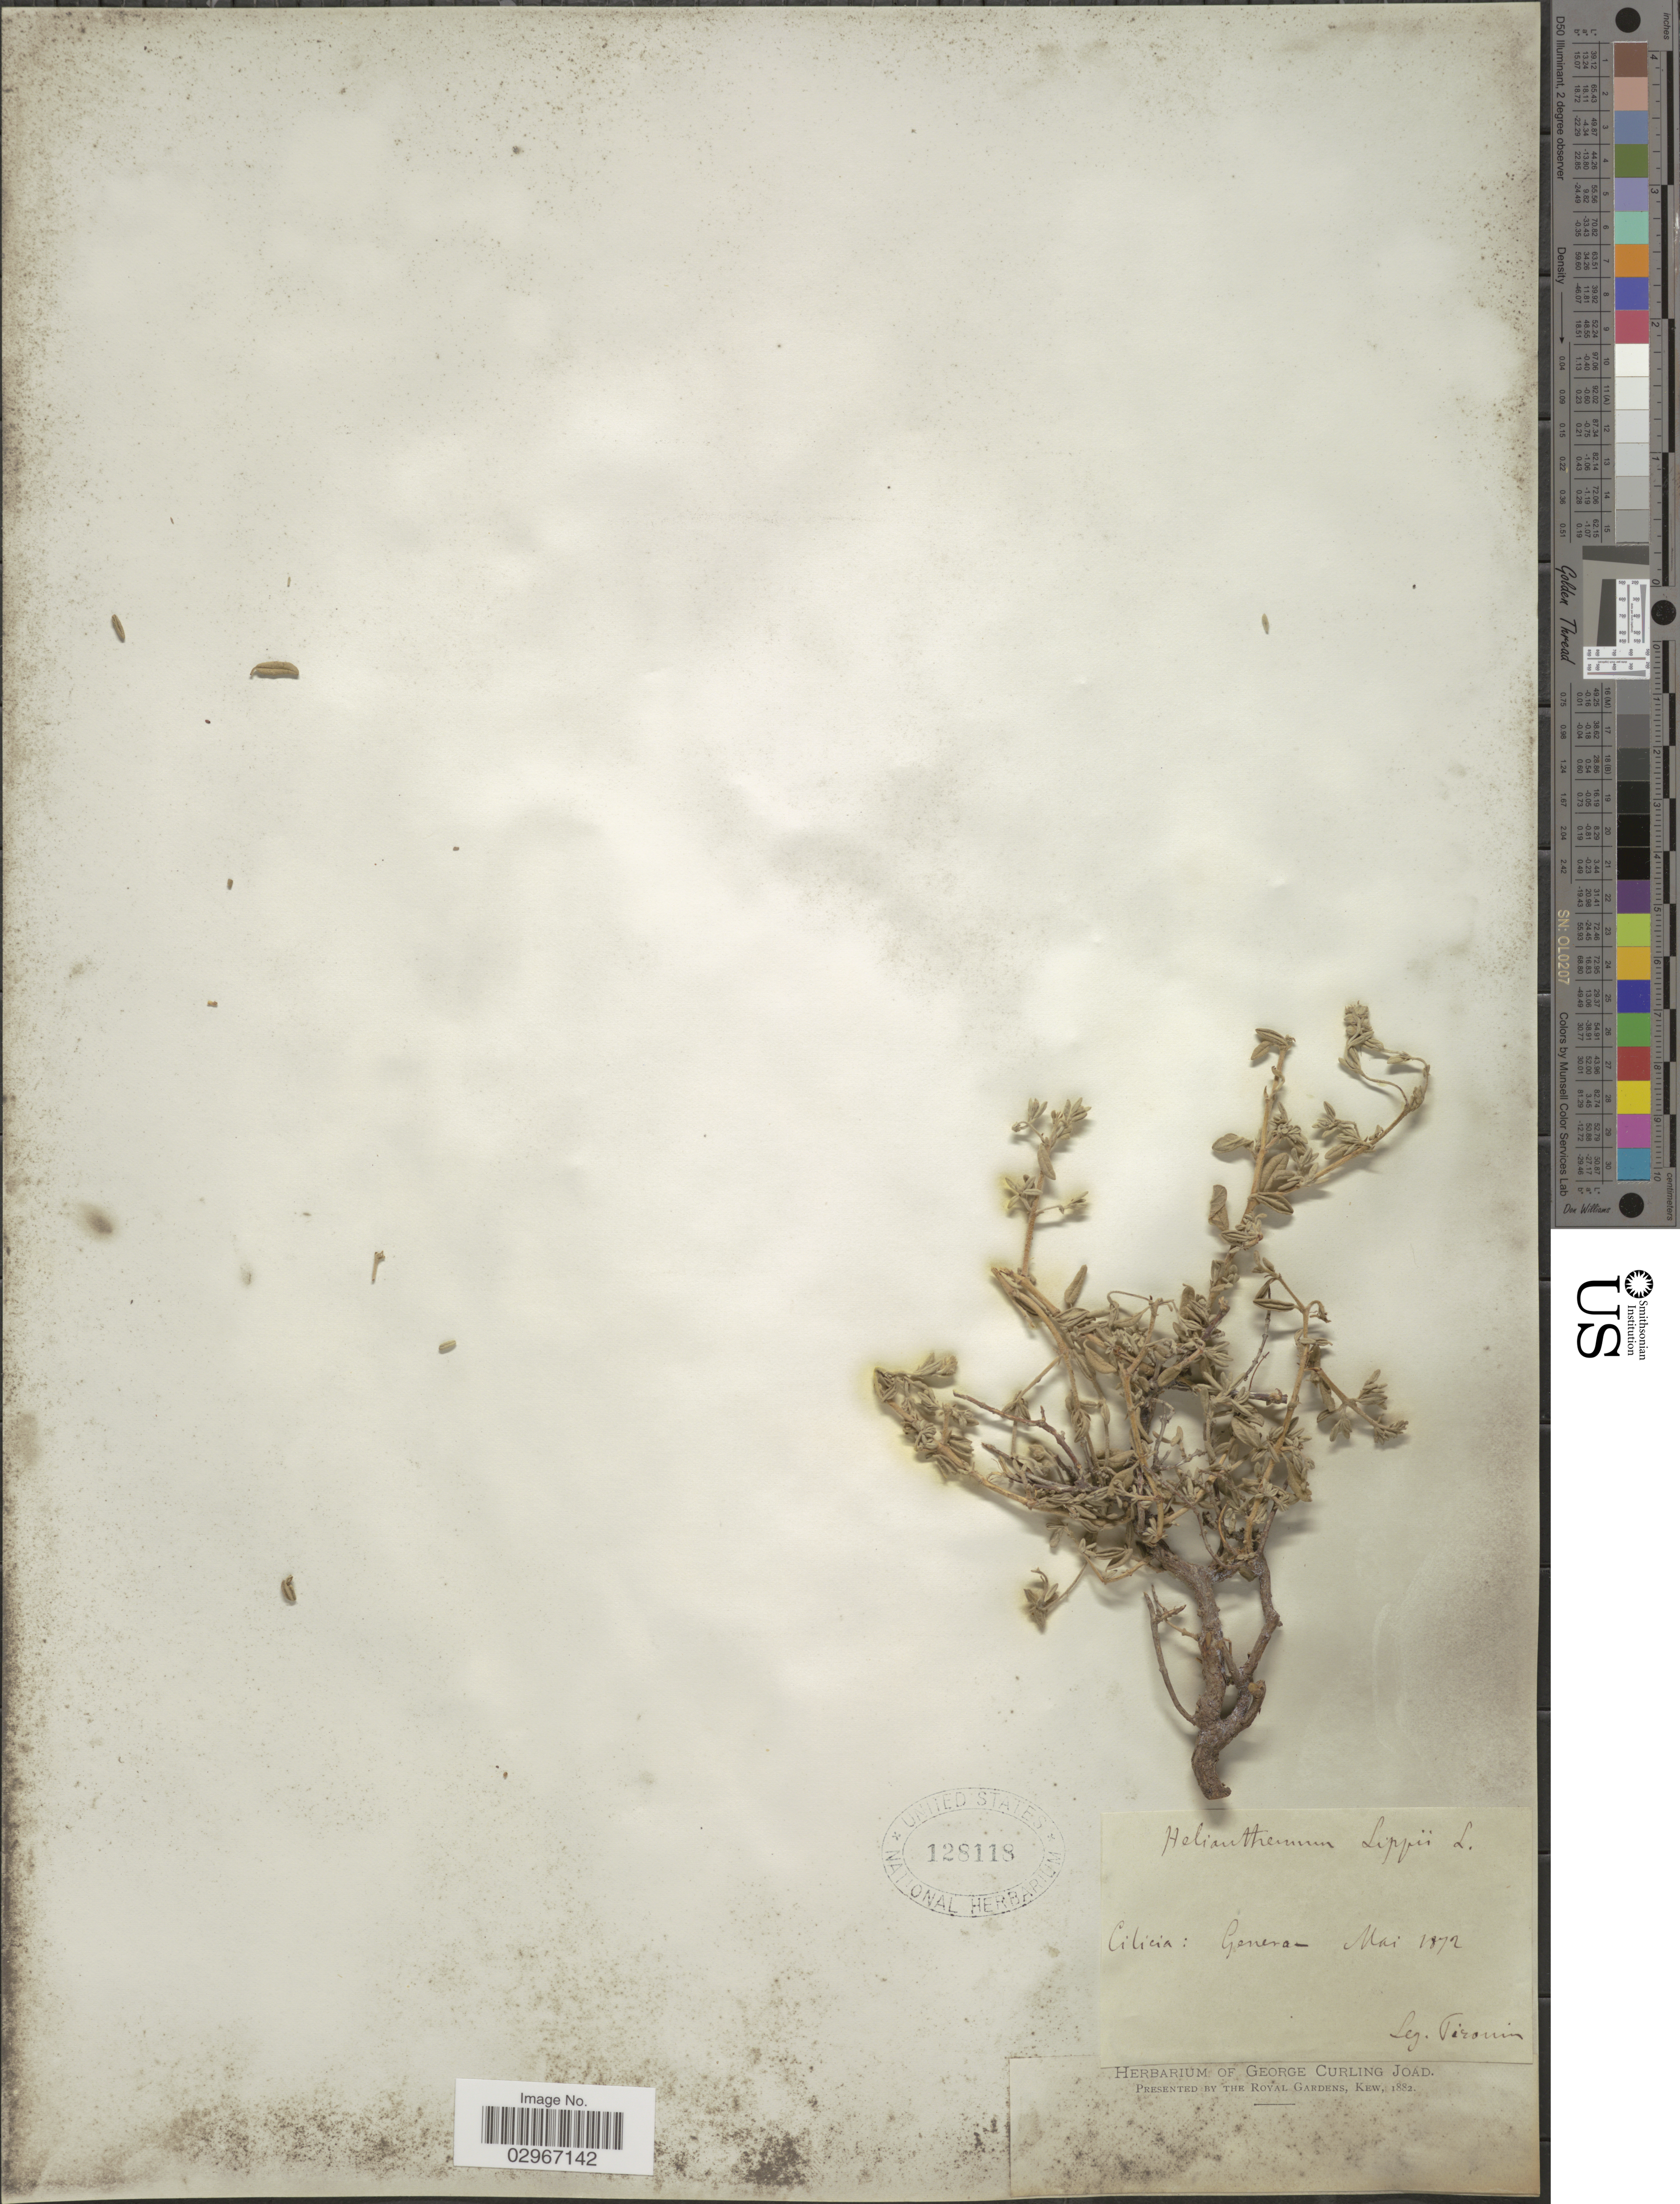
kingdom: Plantae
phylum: Tracheophyta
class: Magnoliopsida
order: Malvales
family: Cistaceae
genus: Helianthemum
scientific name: Helianthemum lippii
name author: (L.) Dum. Cours.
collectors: Peronin, --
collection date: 1872-05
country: Turkey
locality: Cilicia: Genera [interpreted].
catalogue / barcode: US 128118